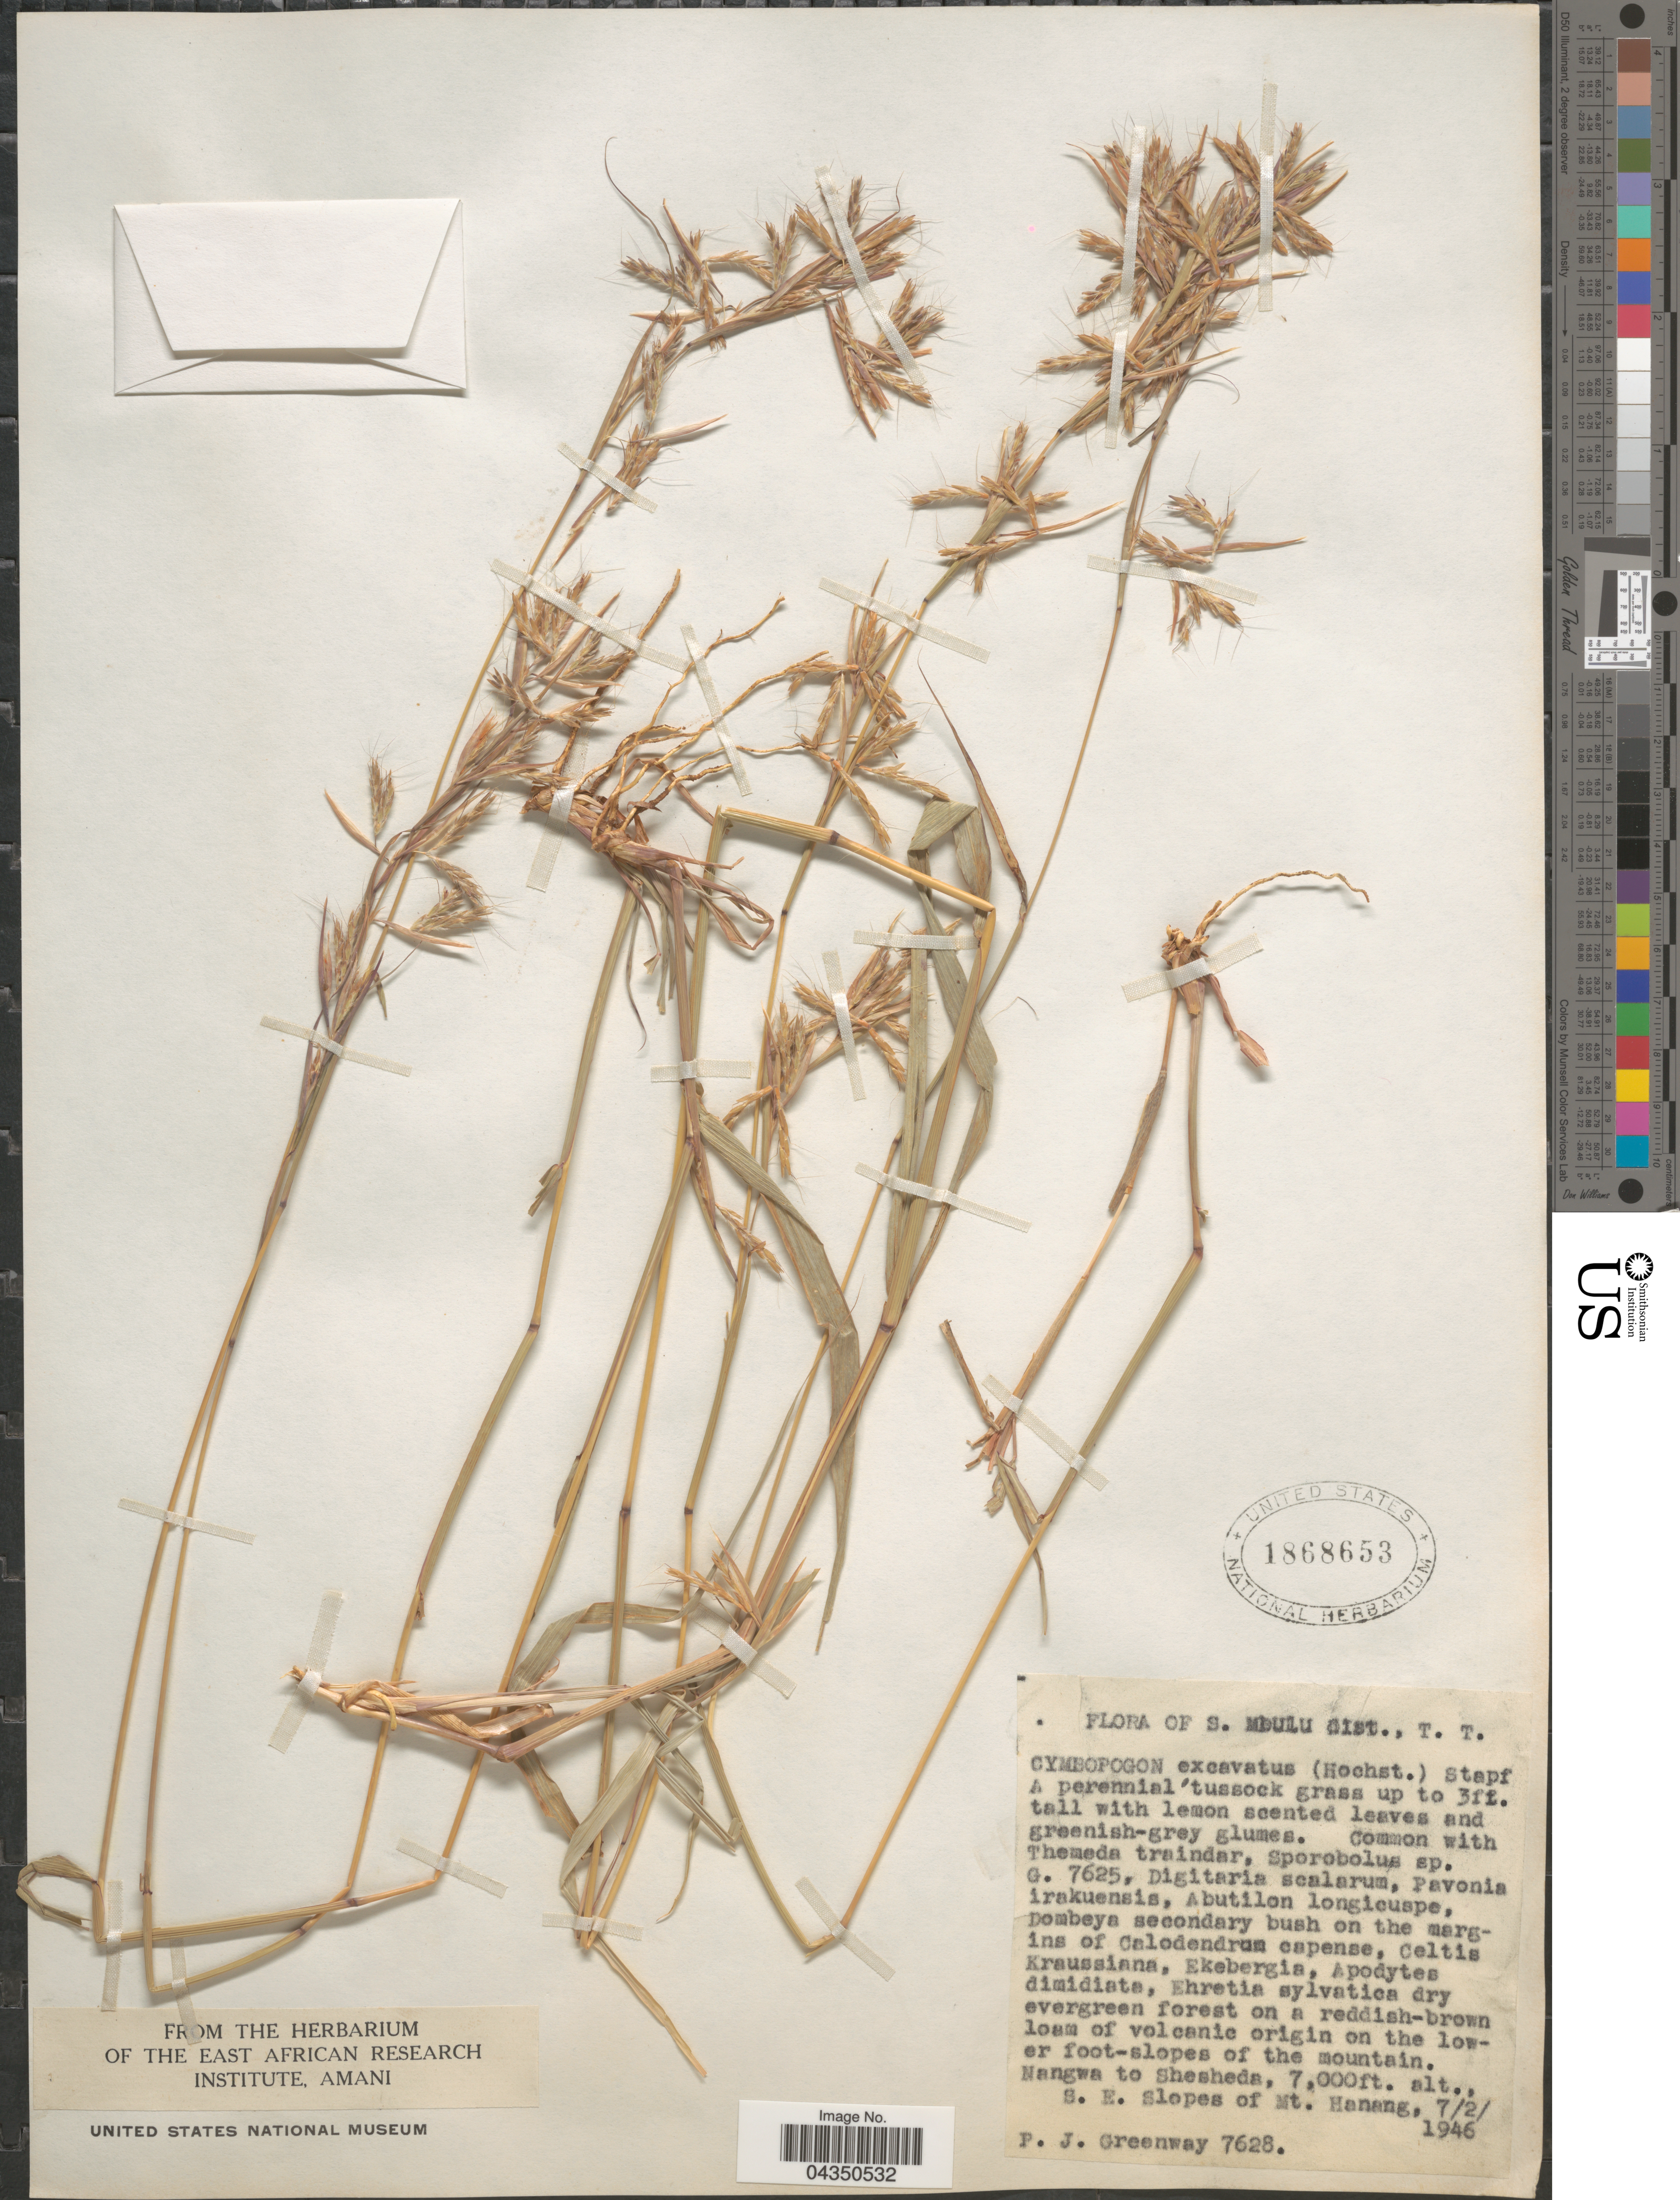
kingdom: Plantae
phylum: Tracheophyta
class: Liliopsida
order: Poales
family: Poaceae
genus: Cymbopogon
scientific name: Cymbopogon caesius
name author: (Nees ex Hook. & Arn.) Stapf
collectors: P. J. Greenway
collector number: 7628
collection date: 1946-02-07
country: Tanzania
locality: S. Mbulu Dist., T. T. Nangwa to Shesheda. S. E. Slopes of Mt. Hanang.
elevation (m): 2134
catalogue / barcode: US 1868653